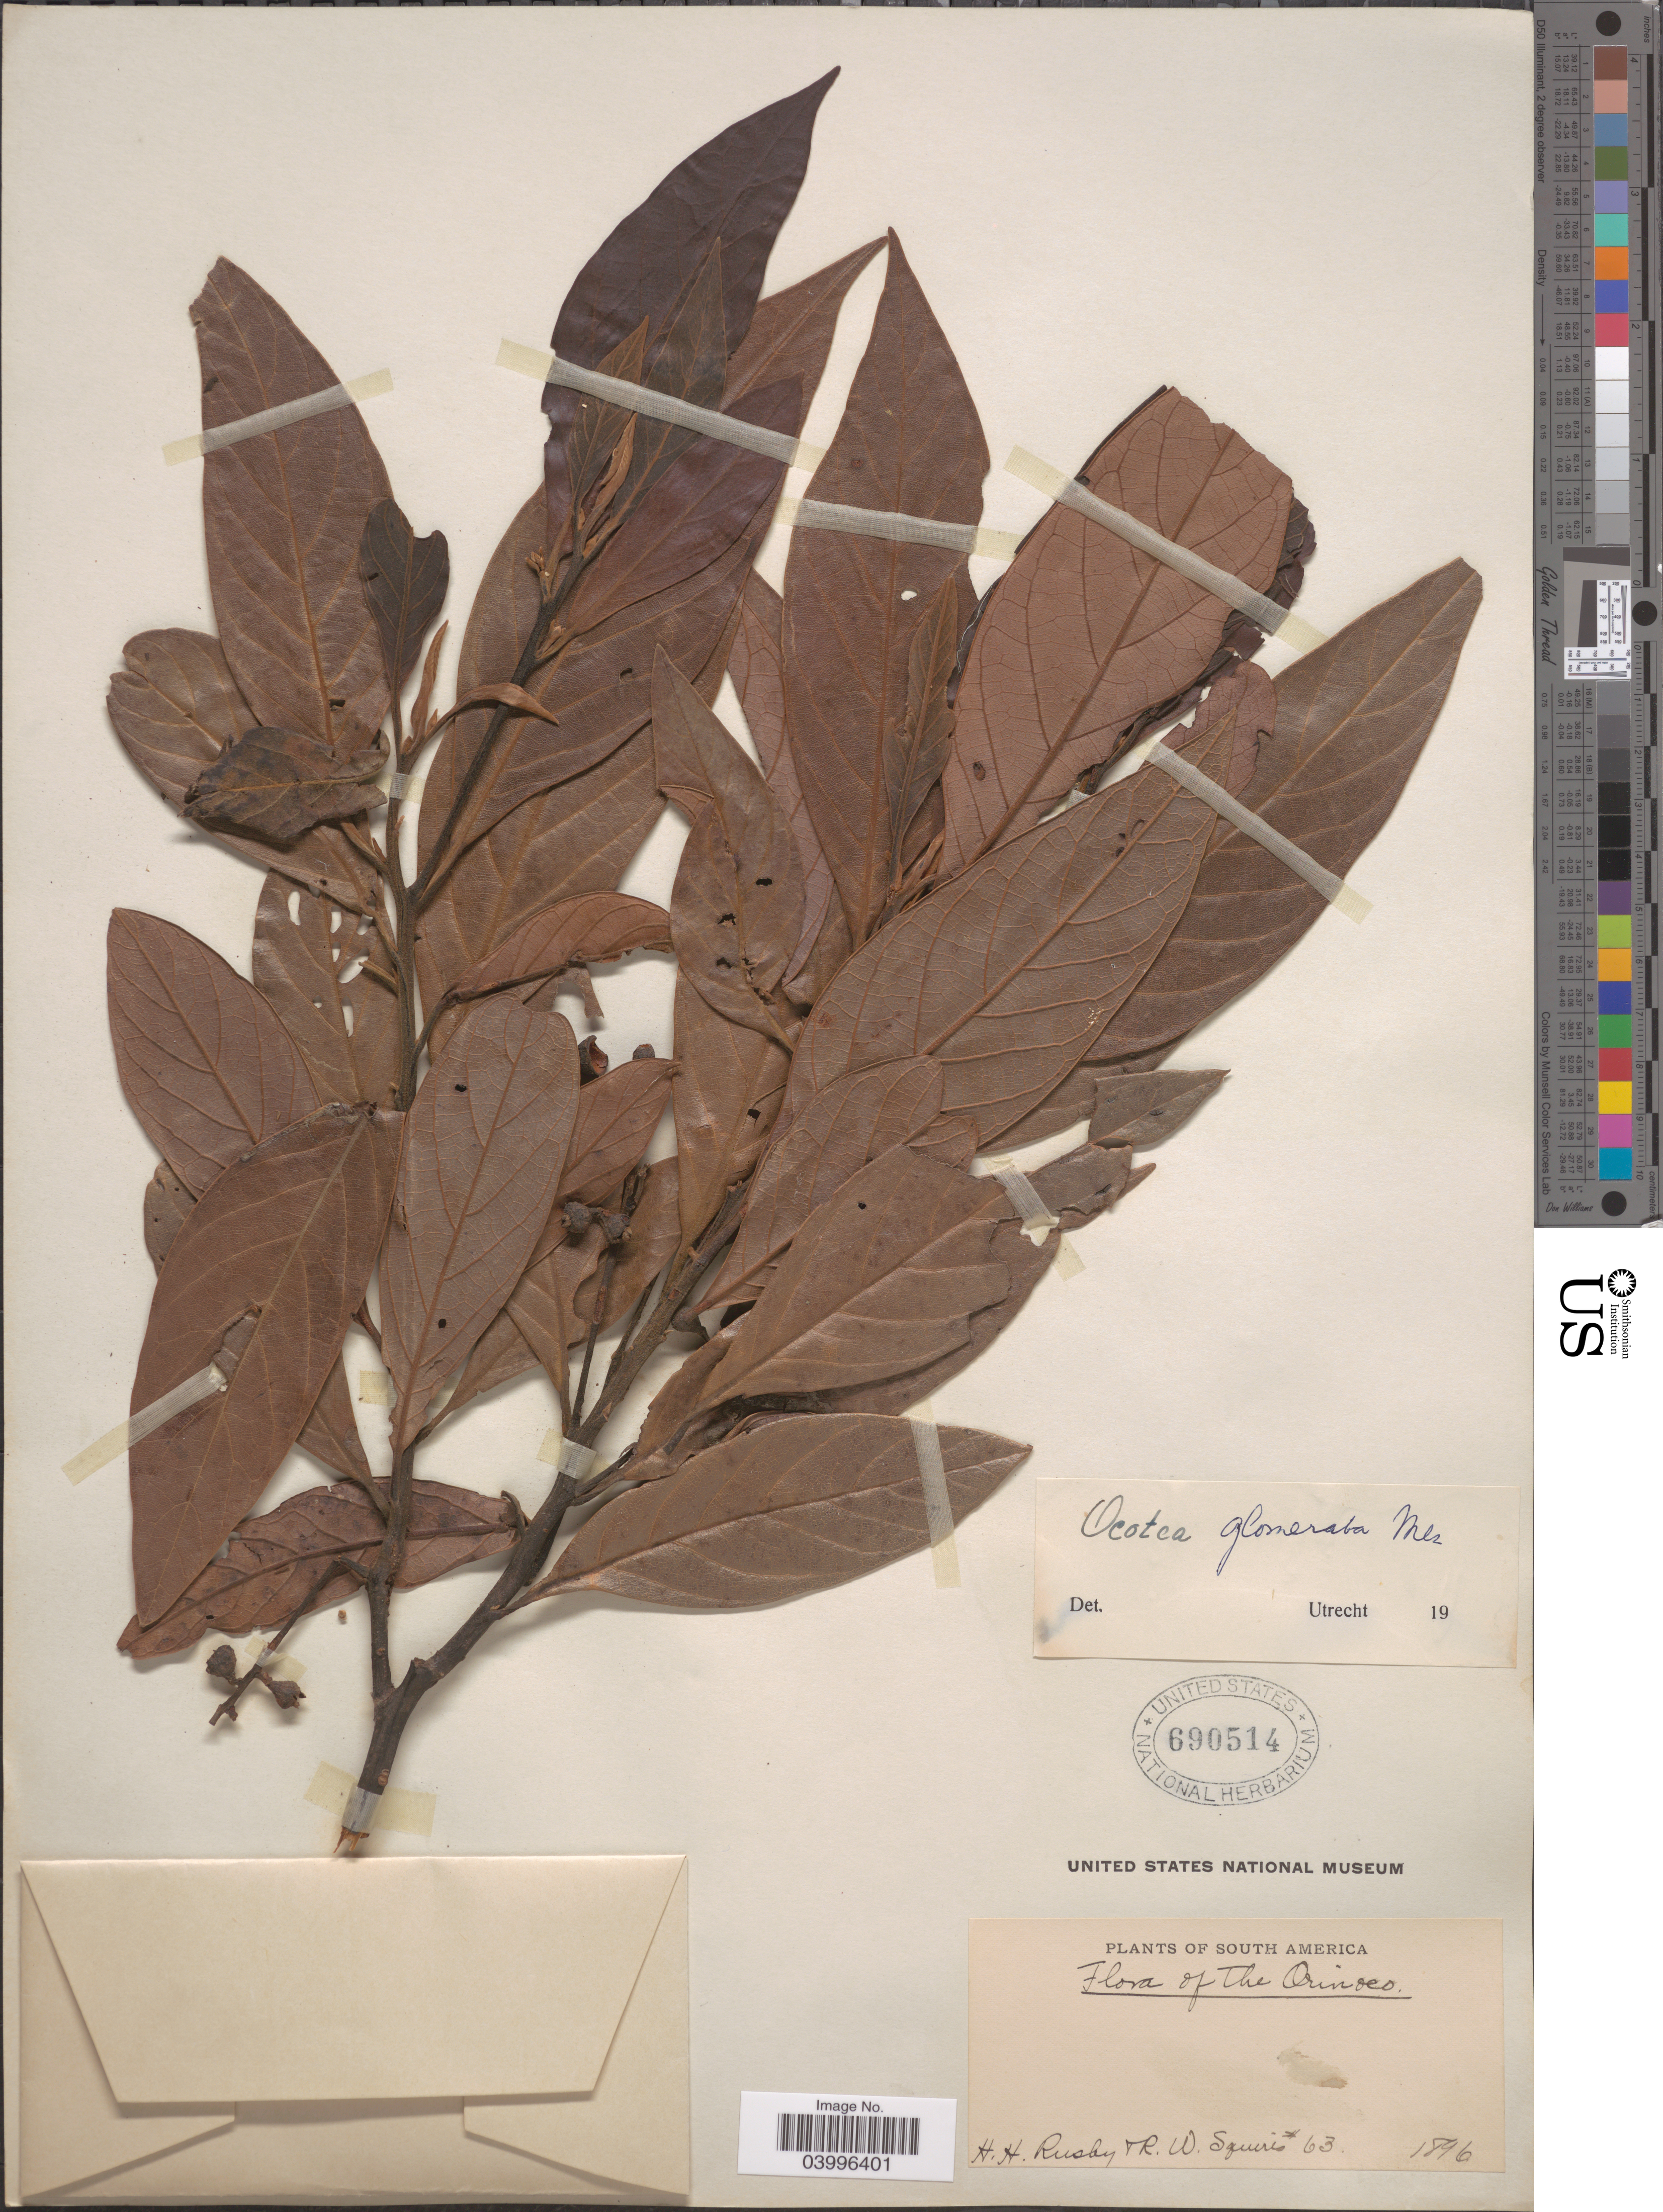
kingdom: Plantae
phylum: Tracheophyta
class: Magnoliopsida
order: Laurales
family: Lauraceae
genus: Ocotea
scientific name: Ocotea glomerata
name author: (Nees) Mez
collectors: H. H. Rusby & R. Squires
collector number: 63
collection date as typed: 1896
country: Venezuela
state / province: Delta Amacuro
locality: Lower Orinoco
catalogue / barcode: US 690514